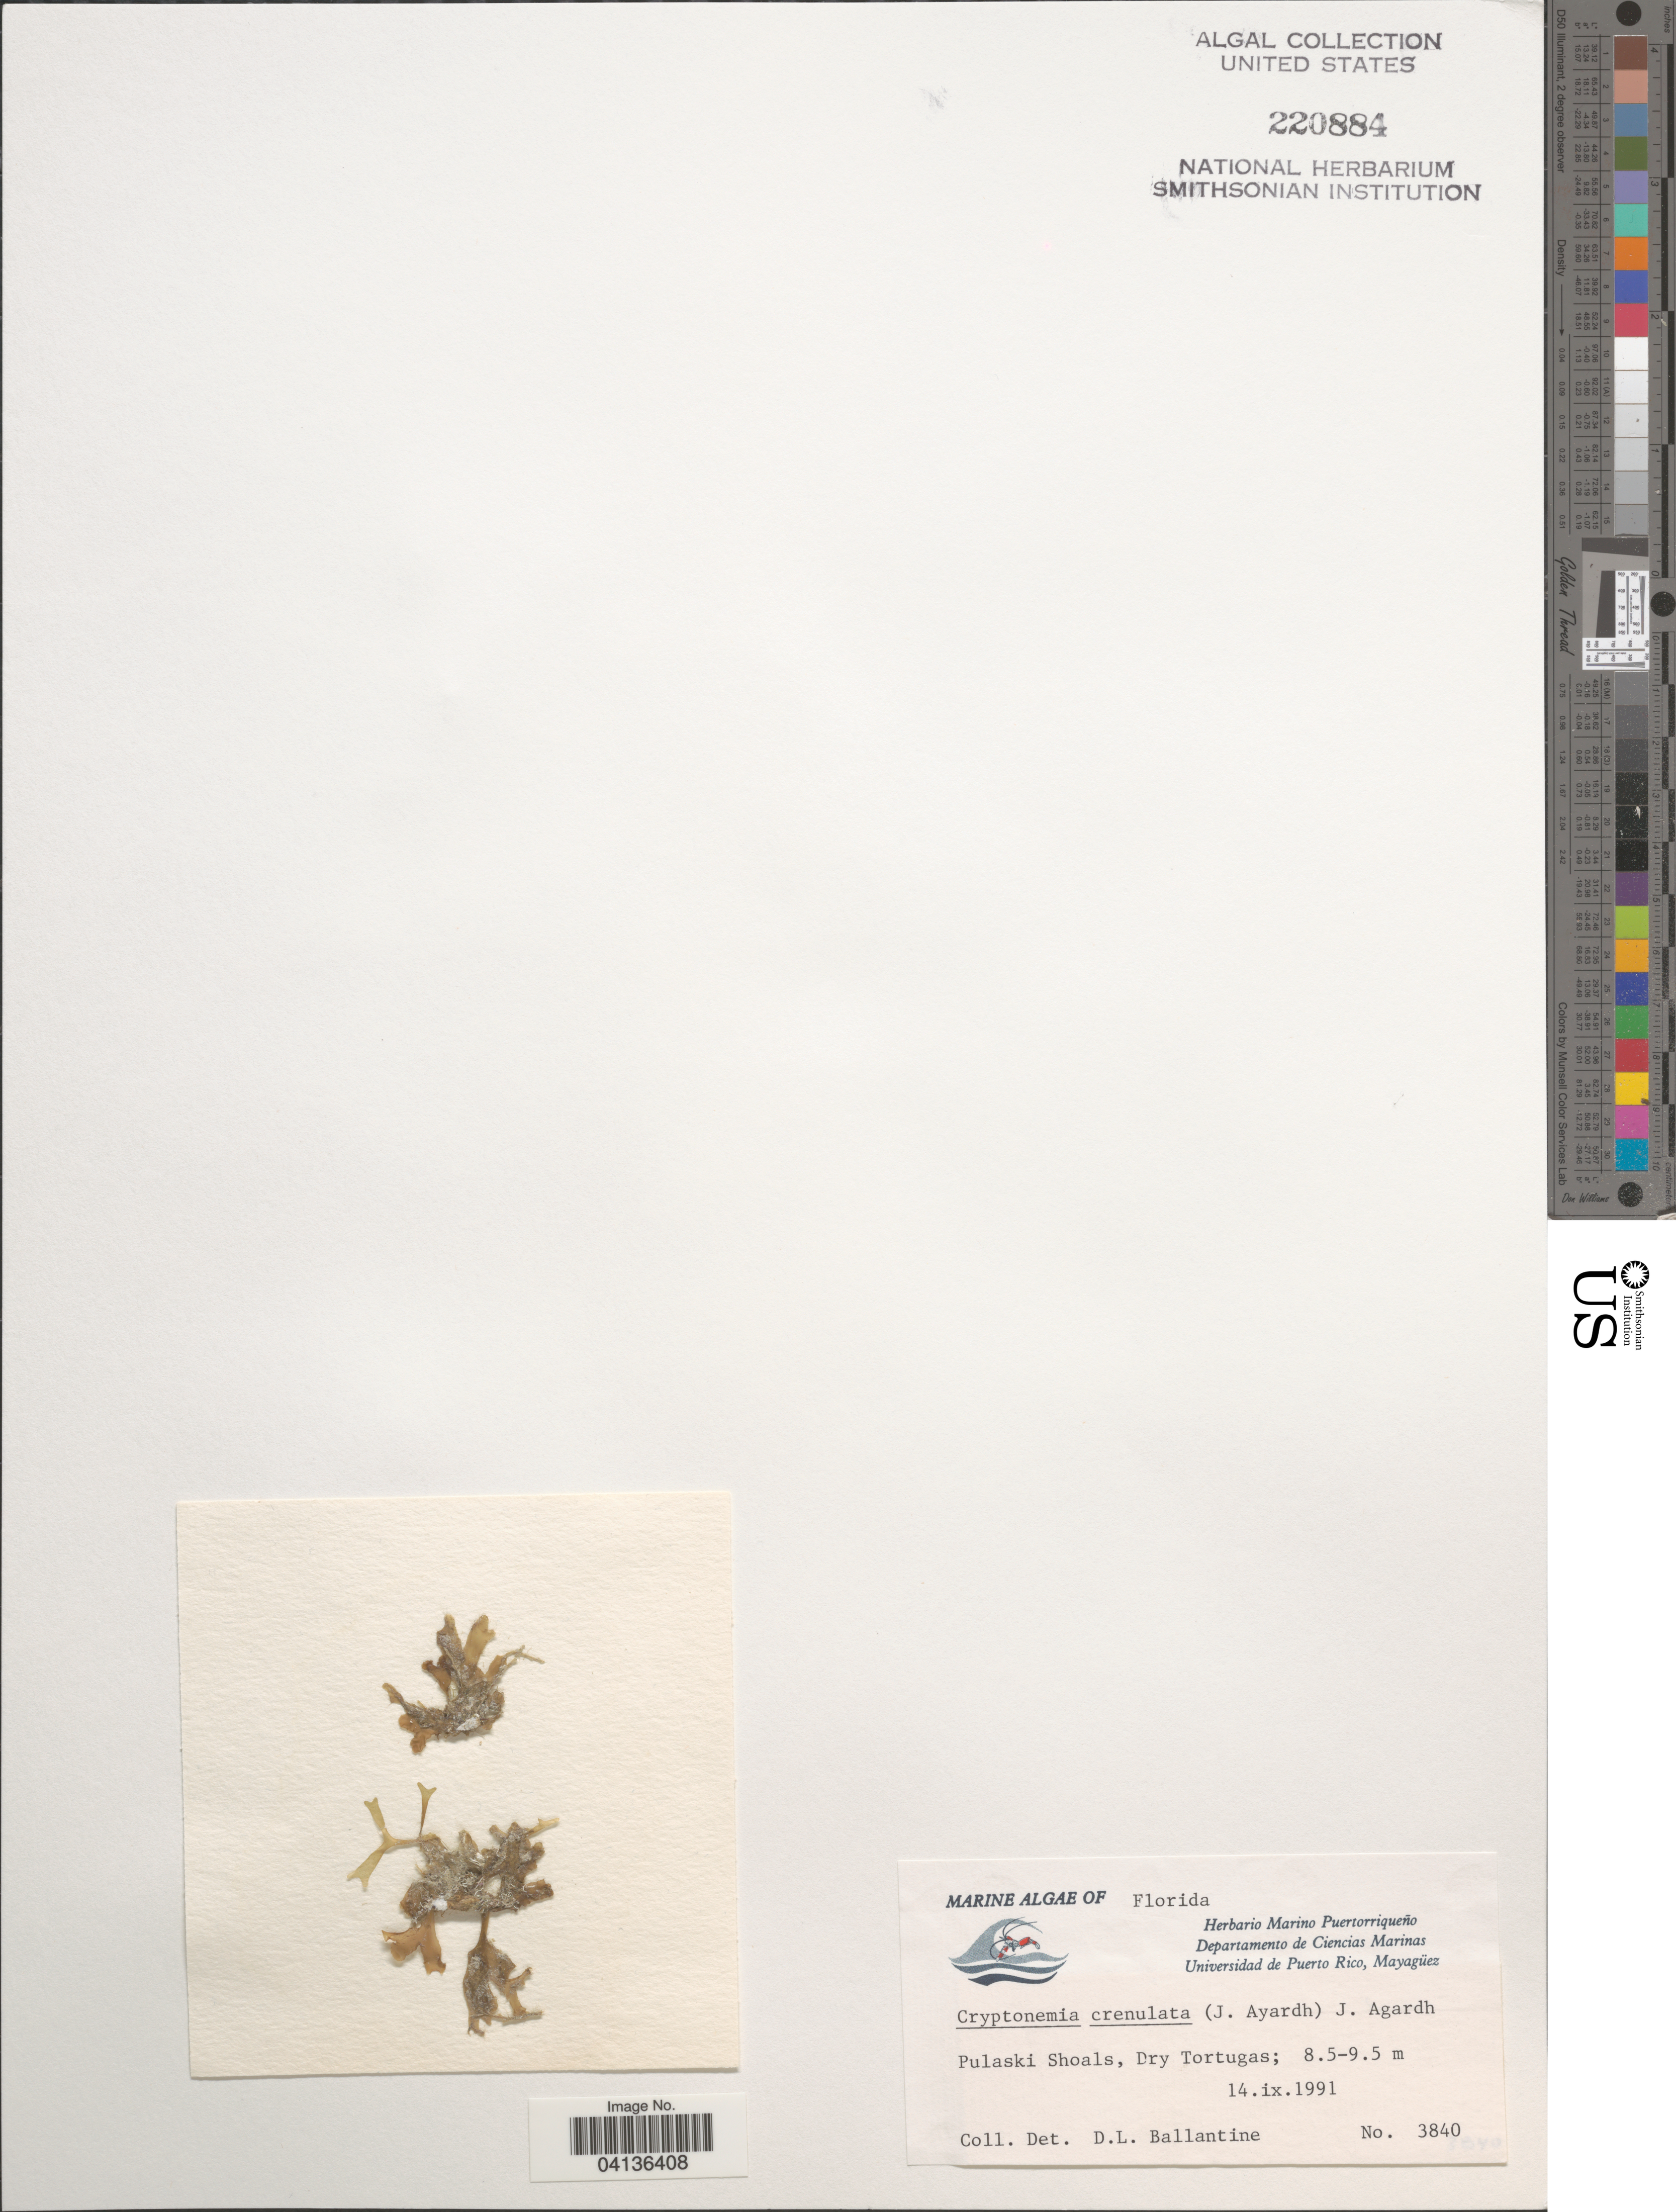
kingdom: Plantae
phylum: Rhodophyta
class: Florideophyceae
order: Halymeniales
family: Halymeniaceae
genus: Cryptonemia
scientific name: Cryptonemia crenulata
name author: (J. Agardh) J. Agardh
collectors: D.L. Ballantine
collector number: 3840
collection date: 1991-09-14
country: United States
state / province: Florida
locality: Pulaski Shoals, Dry Tortugas.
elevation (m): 8.5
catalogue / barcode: US 220884